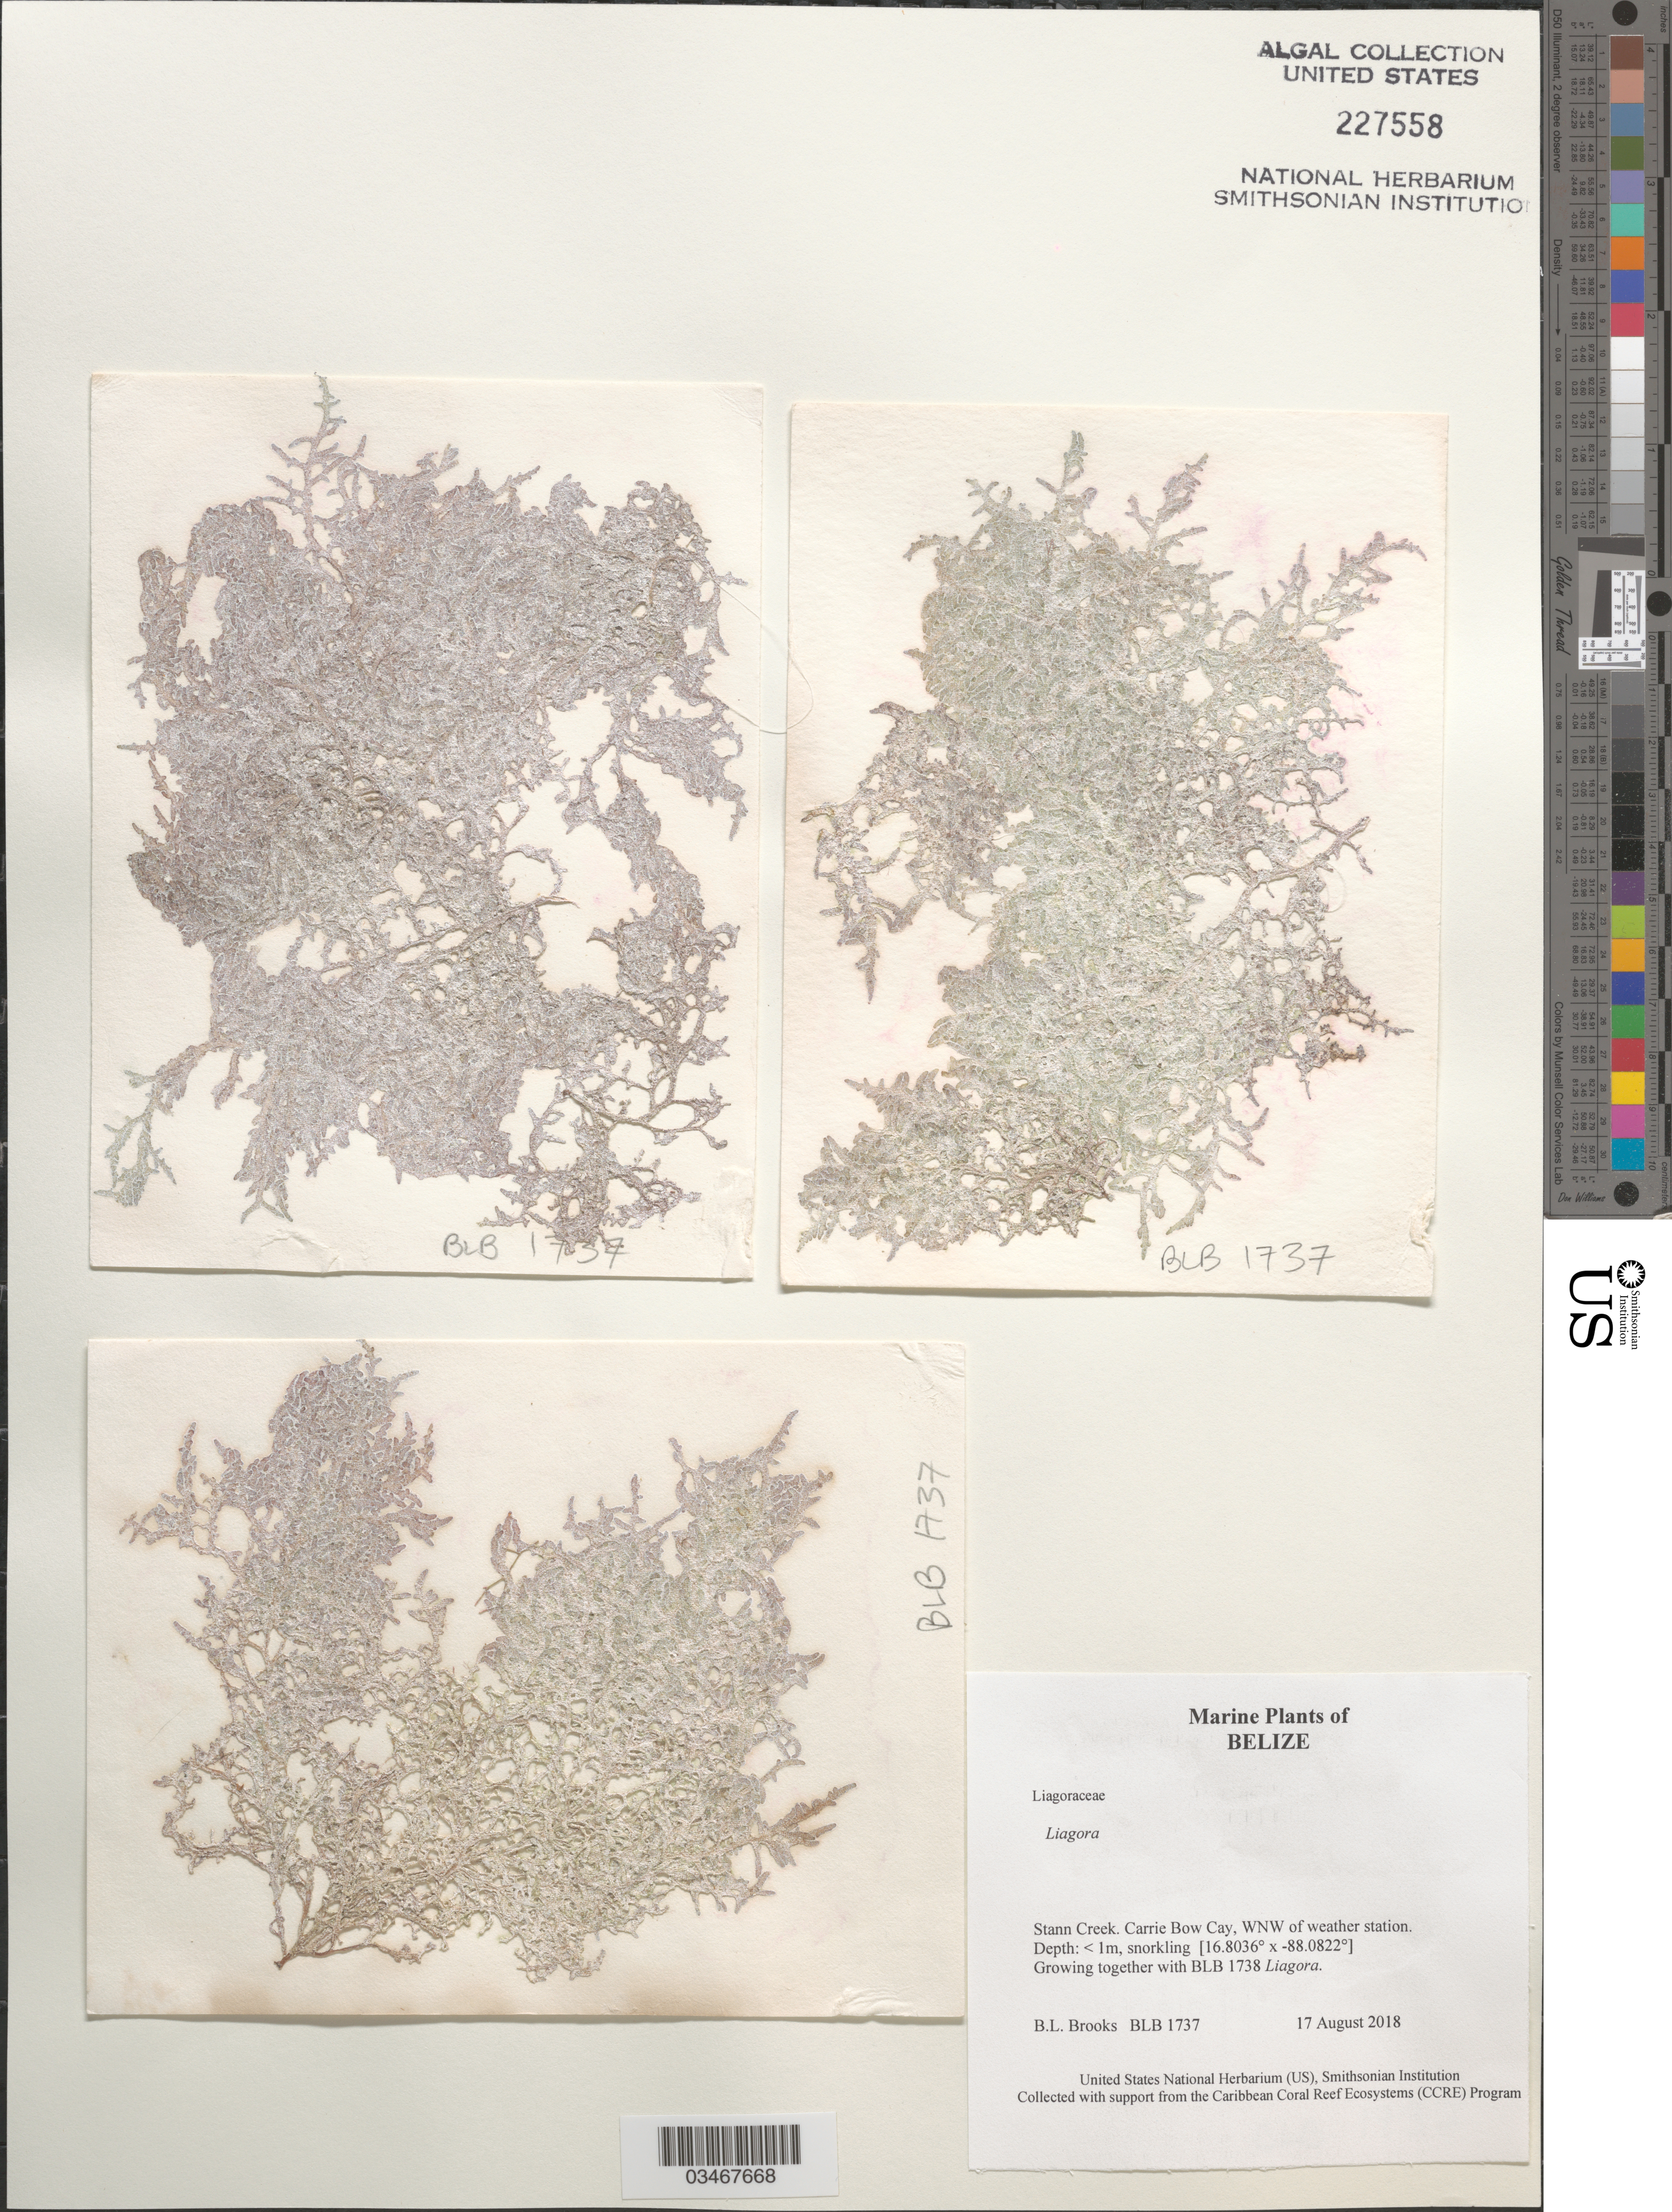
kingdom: Plantae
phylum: Rhodophyta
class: Florideophyceae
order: Nemaliales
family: Liagoraceae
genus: Liagora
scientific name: Liagora sp.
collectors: B. Brooks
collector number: BLB 1737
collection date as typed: Transcribed d/m/y: 17/8/2018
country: Belize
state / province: Stann Creek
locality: Carrie Bow Cay, WNW of weather station.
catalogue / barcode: US 227558